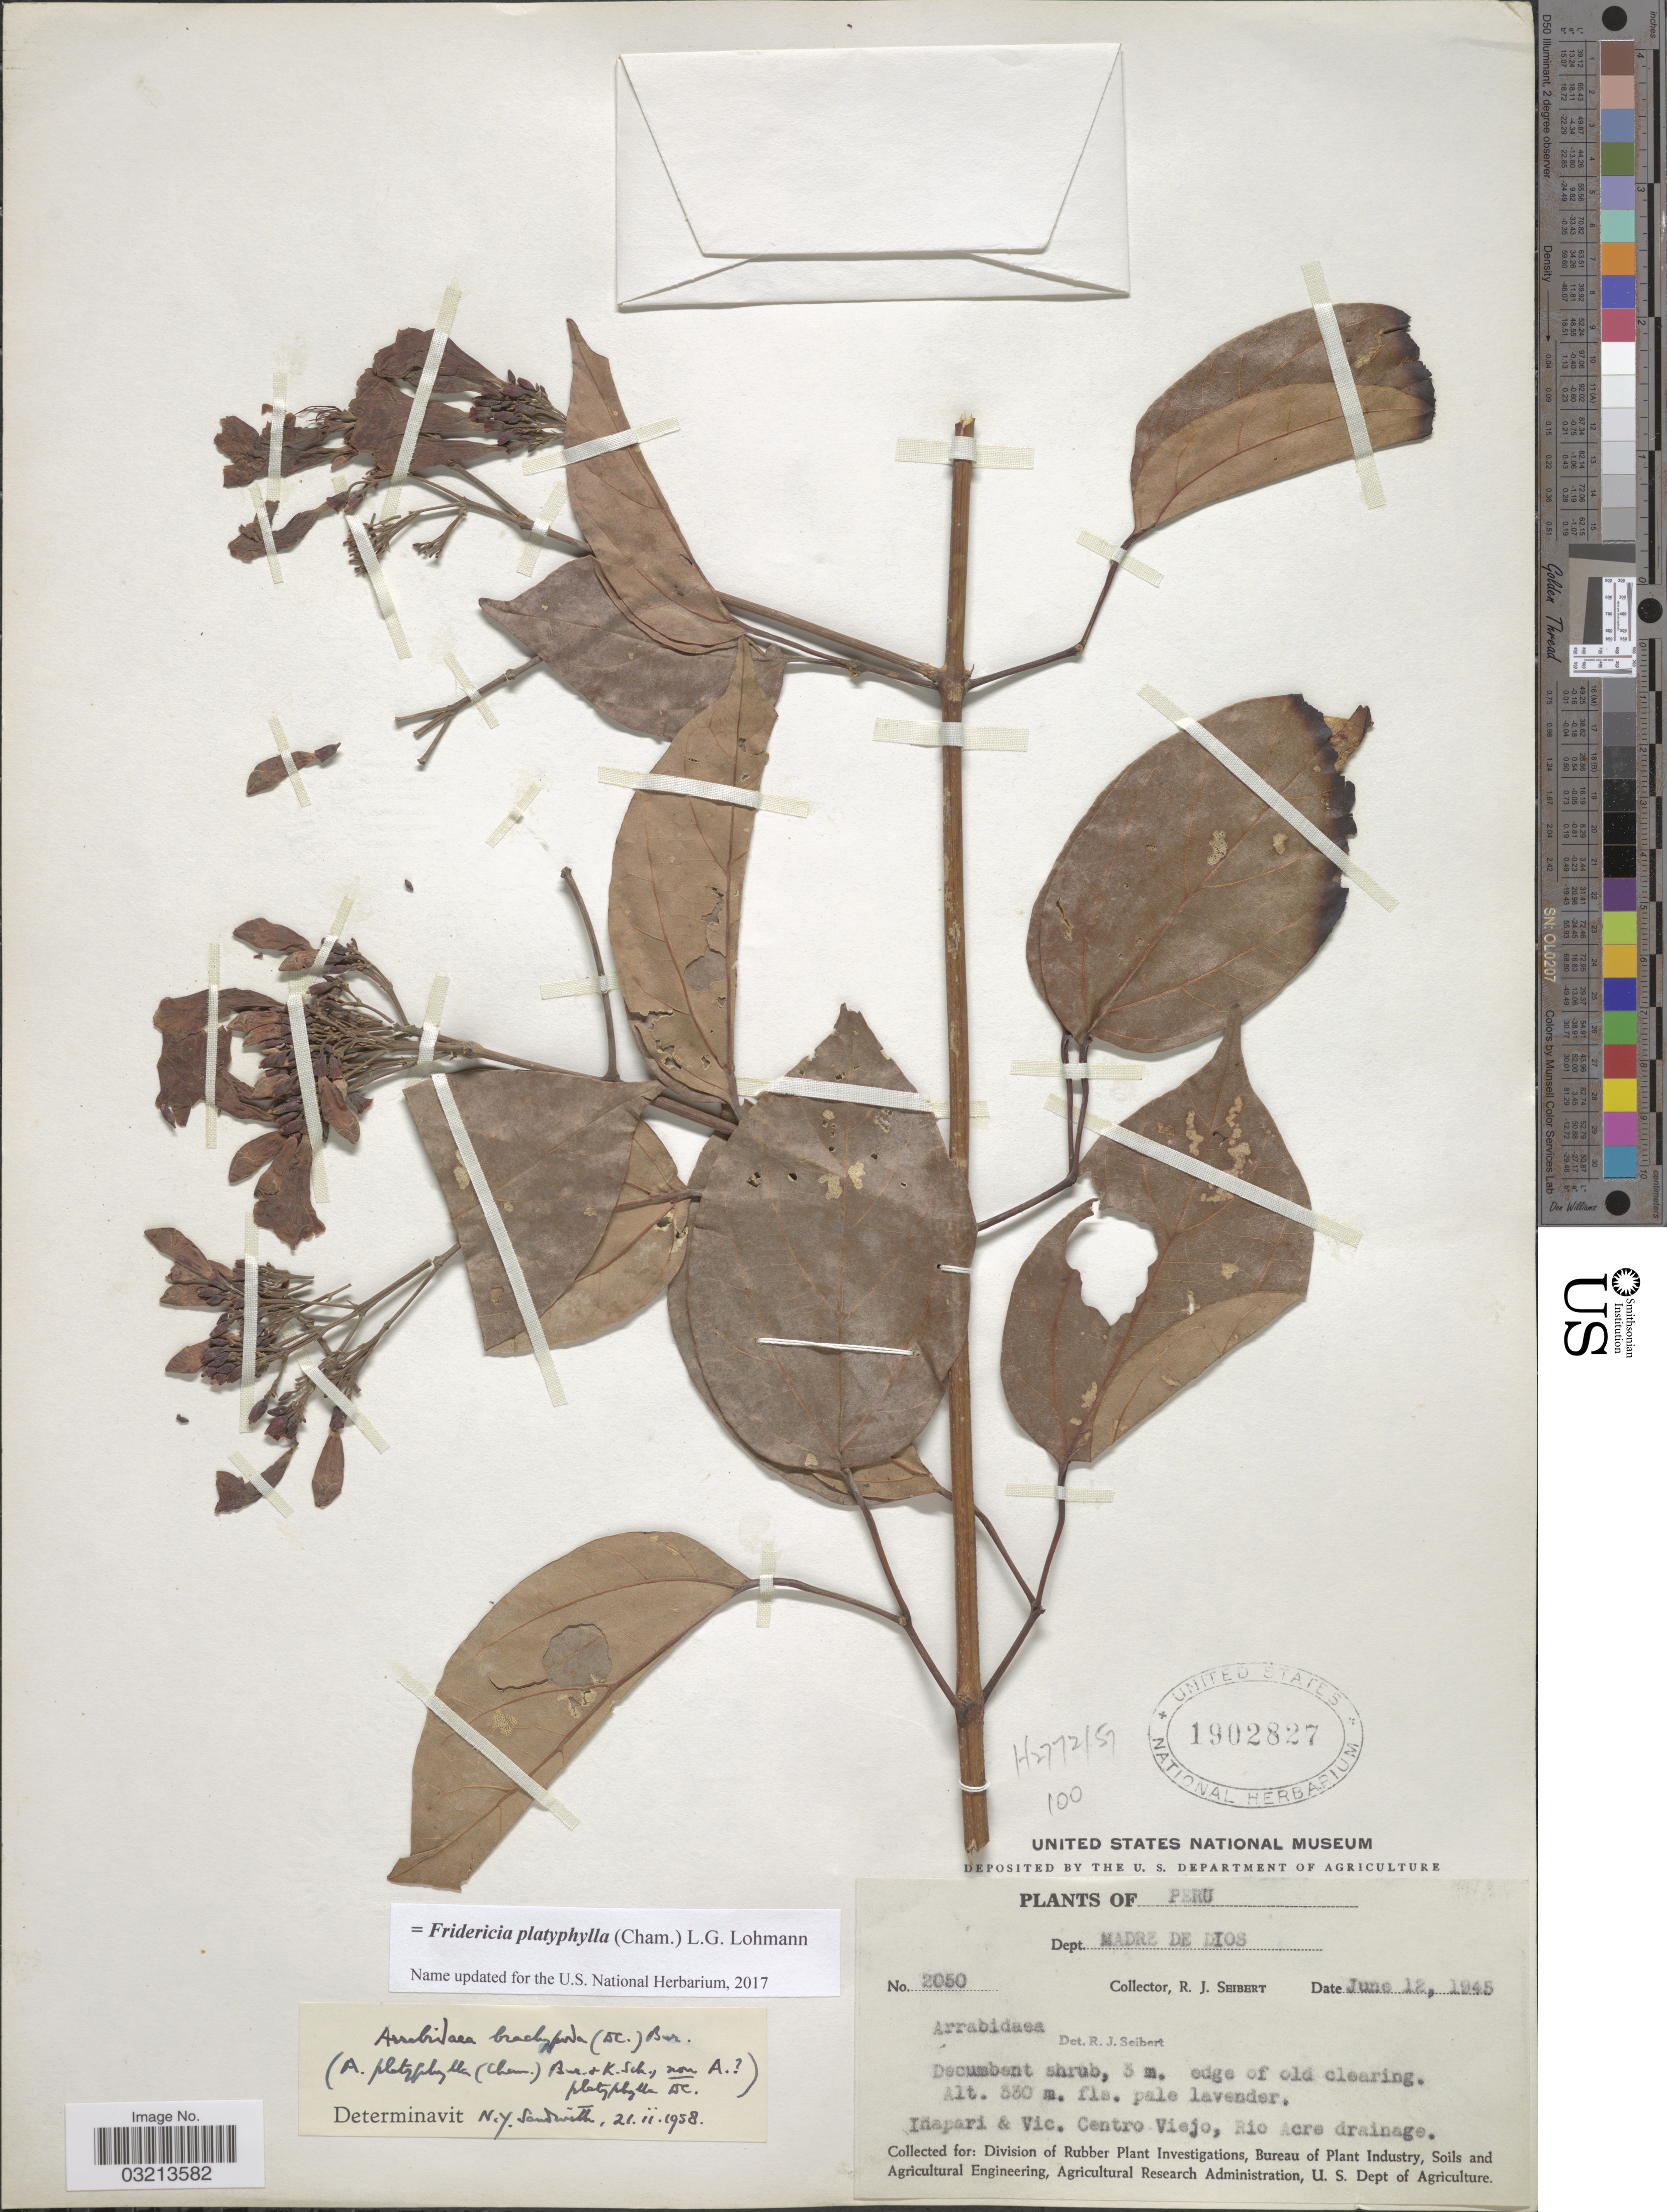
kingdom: Plantae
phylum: Tracheophyta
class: Magnoliopsida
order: Lamiales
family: Bignoniaceae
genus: Fridericia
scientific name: Fridericia platyphylla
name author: (Cham.) L.G. Lohmann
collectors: R. J. Seibert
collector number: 2050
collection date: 1945-06-12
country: Peru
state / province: Madre de Dios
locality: Dept. Madre de Dios. Iñapari & Vic. Centro Viejo, Rio Acre drainage.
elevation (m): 330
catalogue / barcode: US 1902827